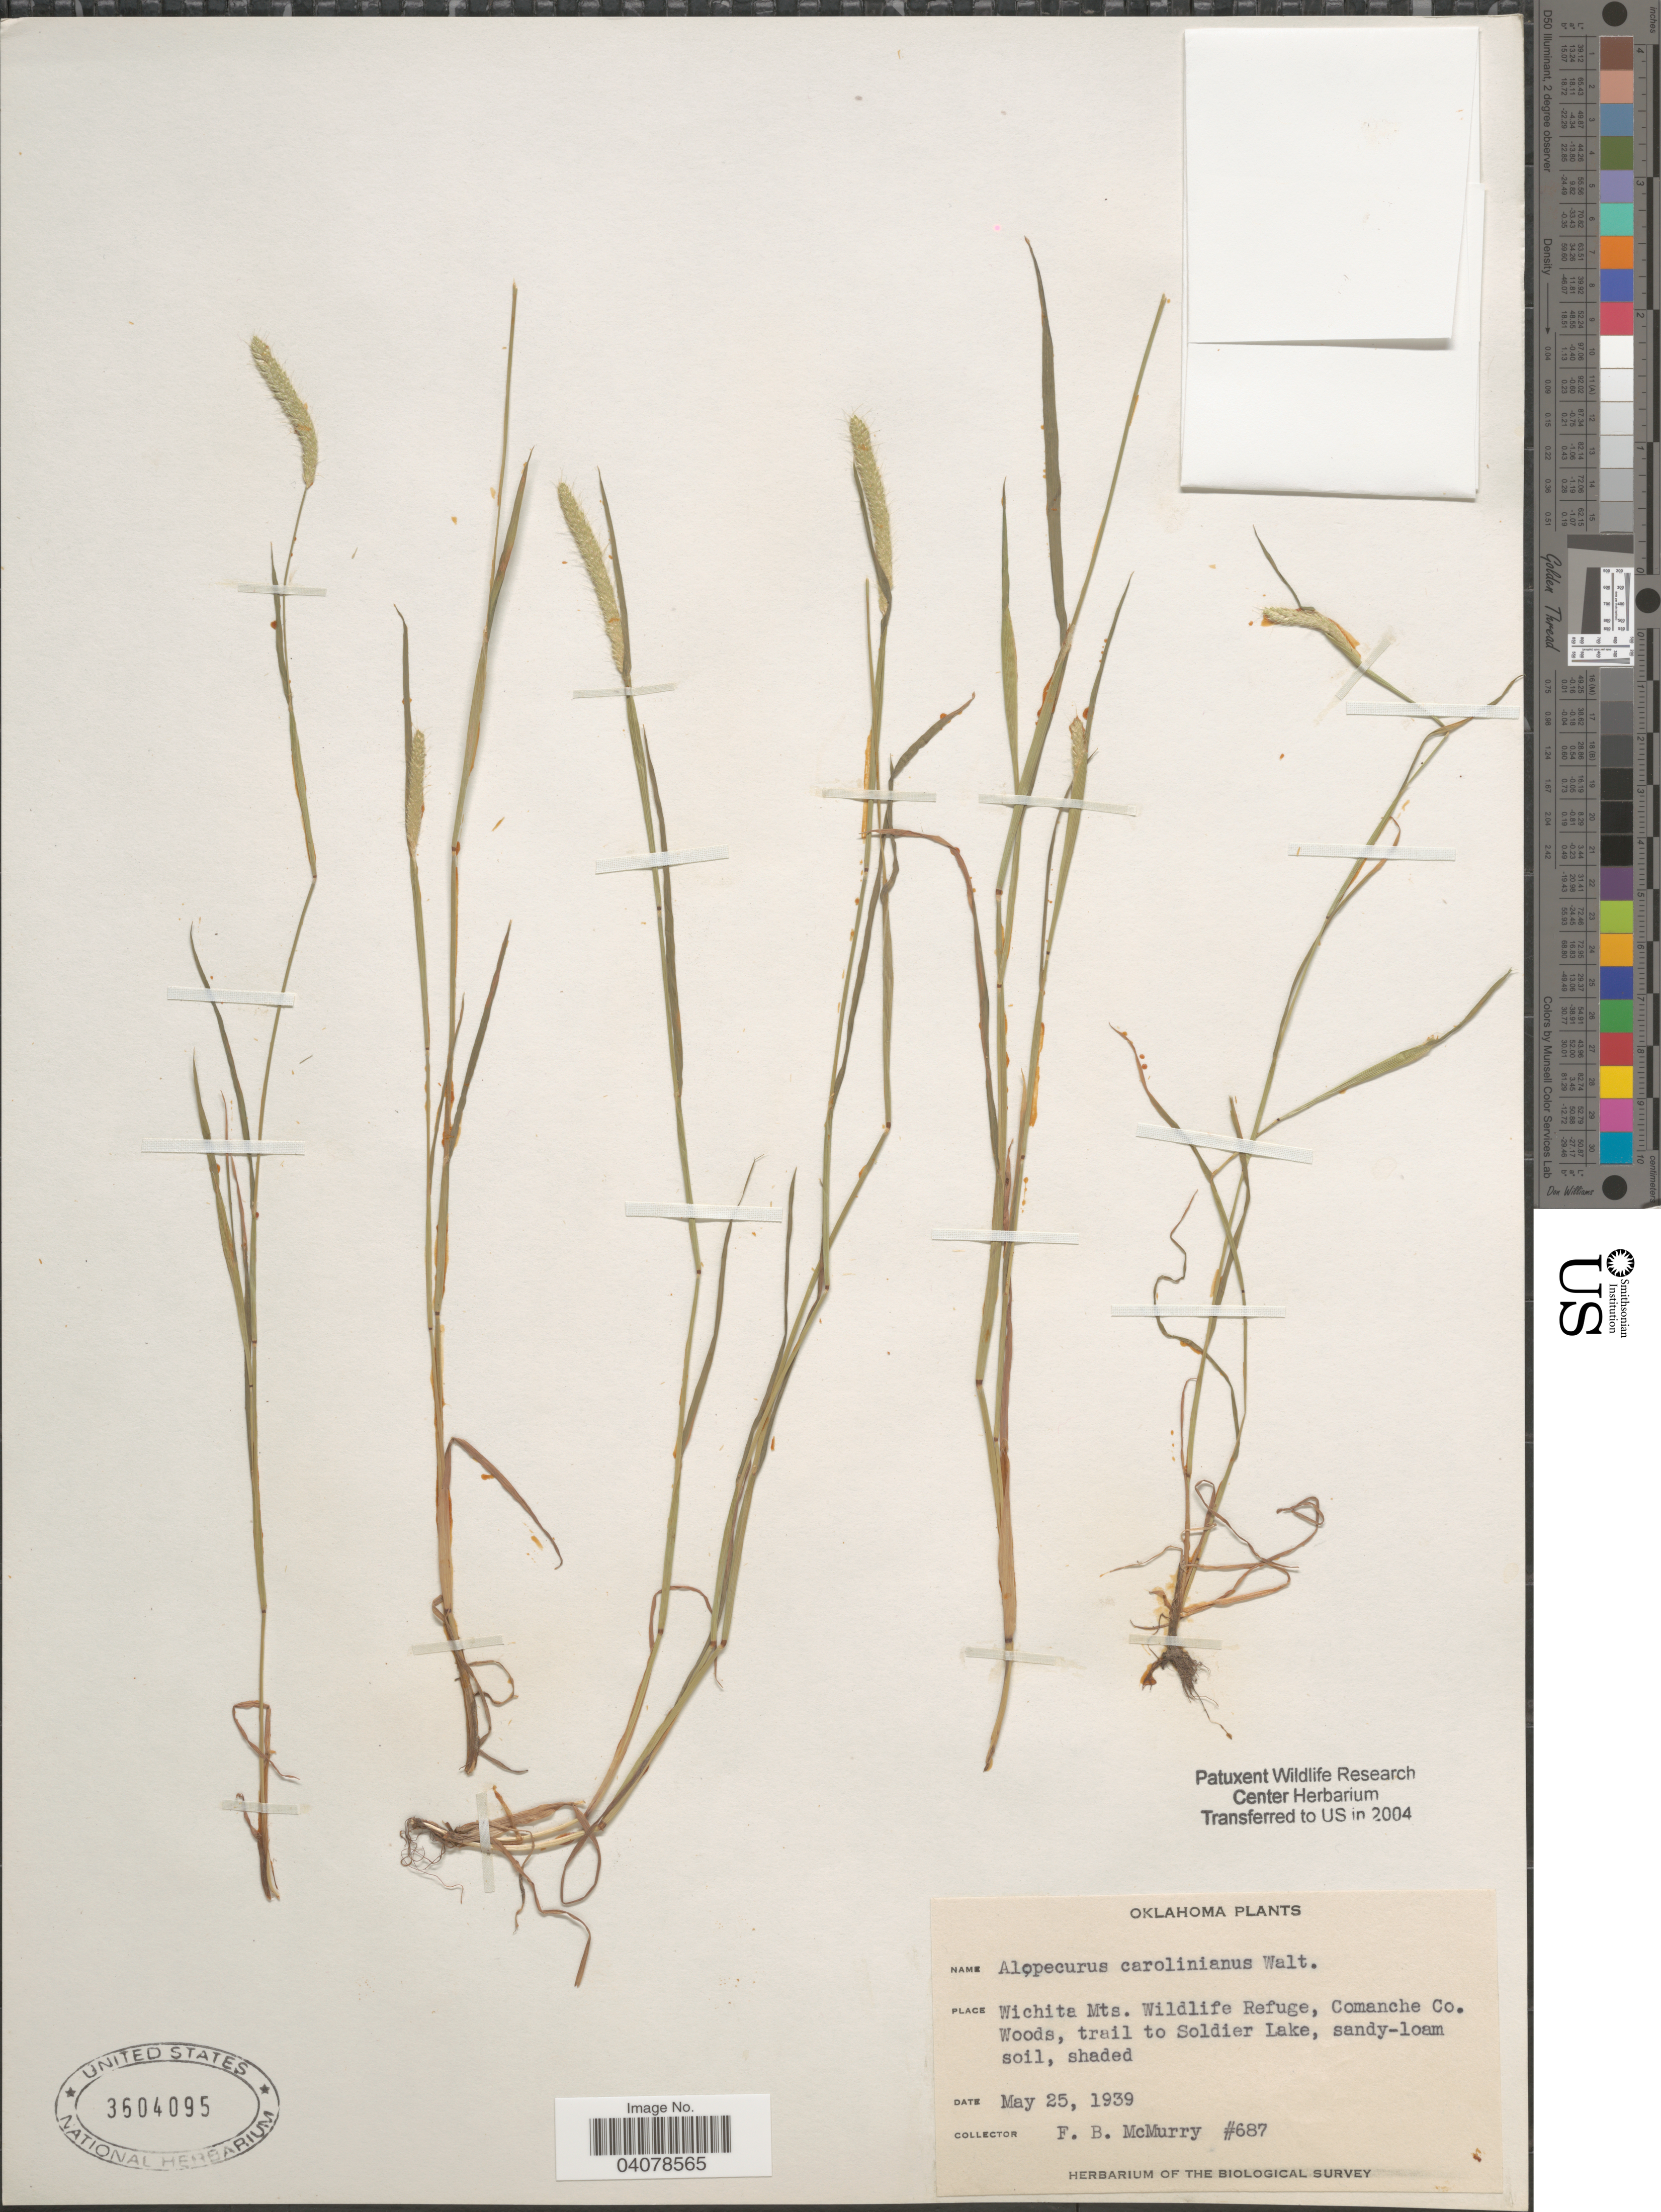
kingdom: Plantae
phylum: Tracheophyta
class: Liliopsida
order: Poales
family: Poaceae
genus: Alopecurus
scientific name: Alopecurus carolinianus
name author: Walter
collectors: F. B. McMurry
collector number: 687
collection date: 1939-05-25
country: United States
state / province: Oklahoma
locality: Wichita Mts. Wildlife Refuge, Comanche Co. Woods, trail to Soldier Lake, sandy-loam soil, shaded. Herbarium Of The Biological Survey.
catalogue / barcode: US 3604095